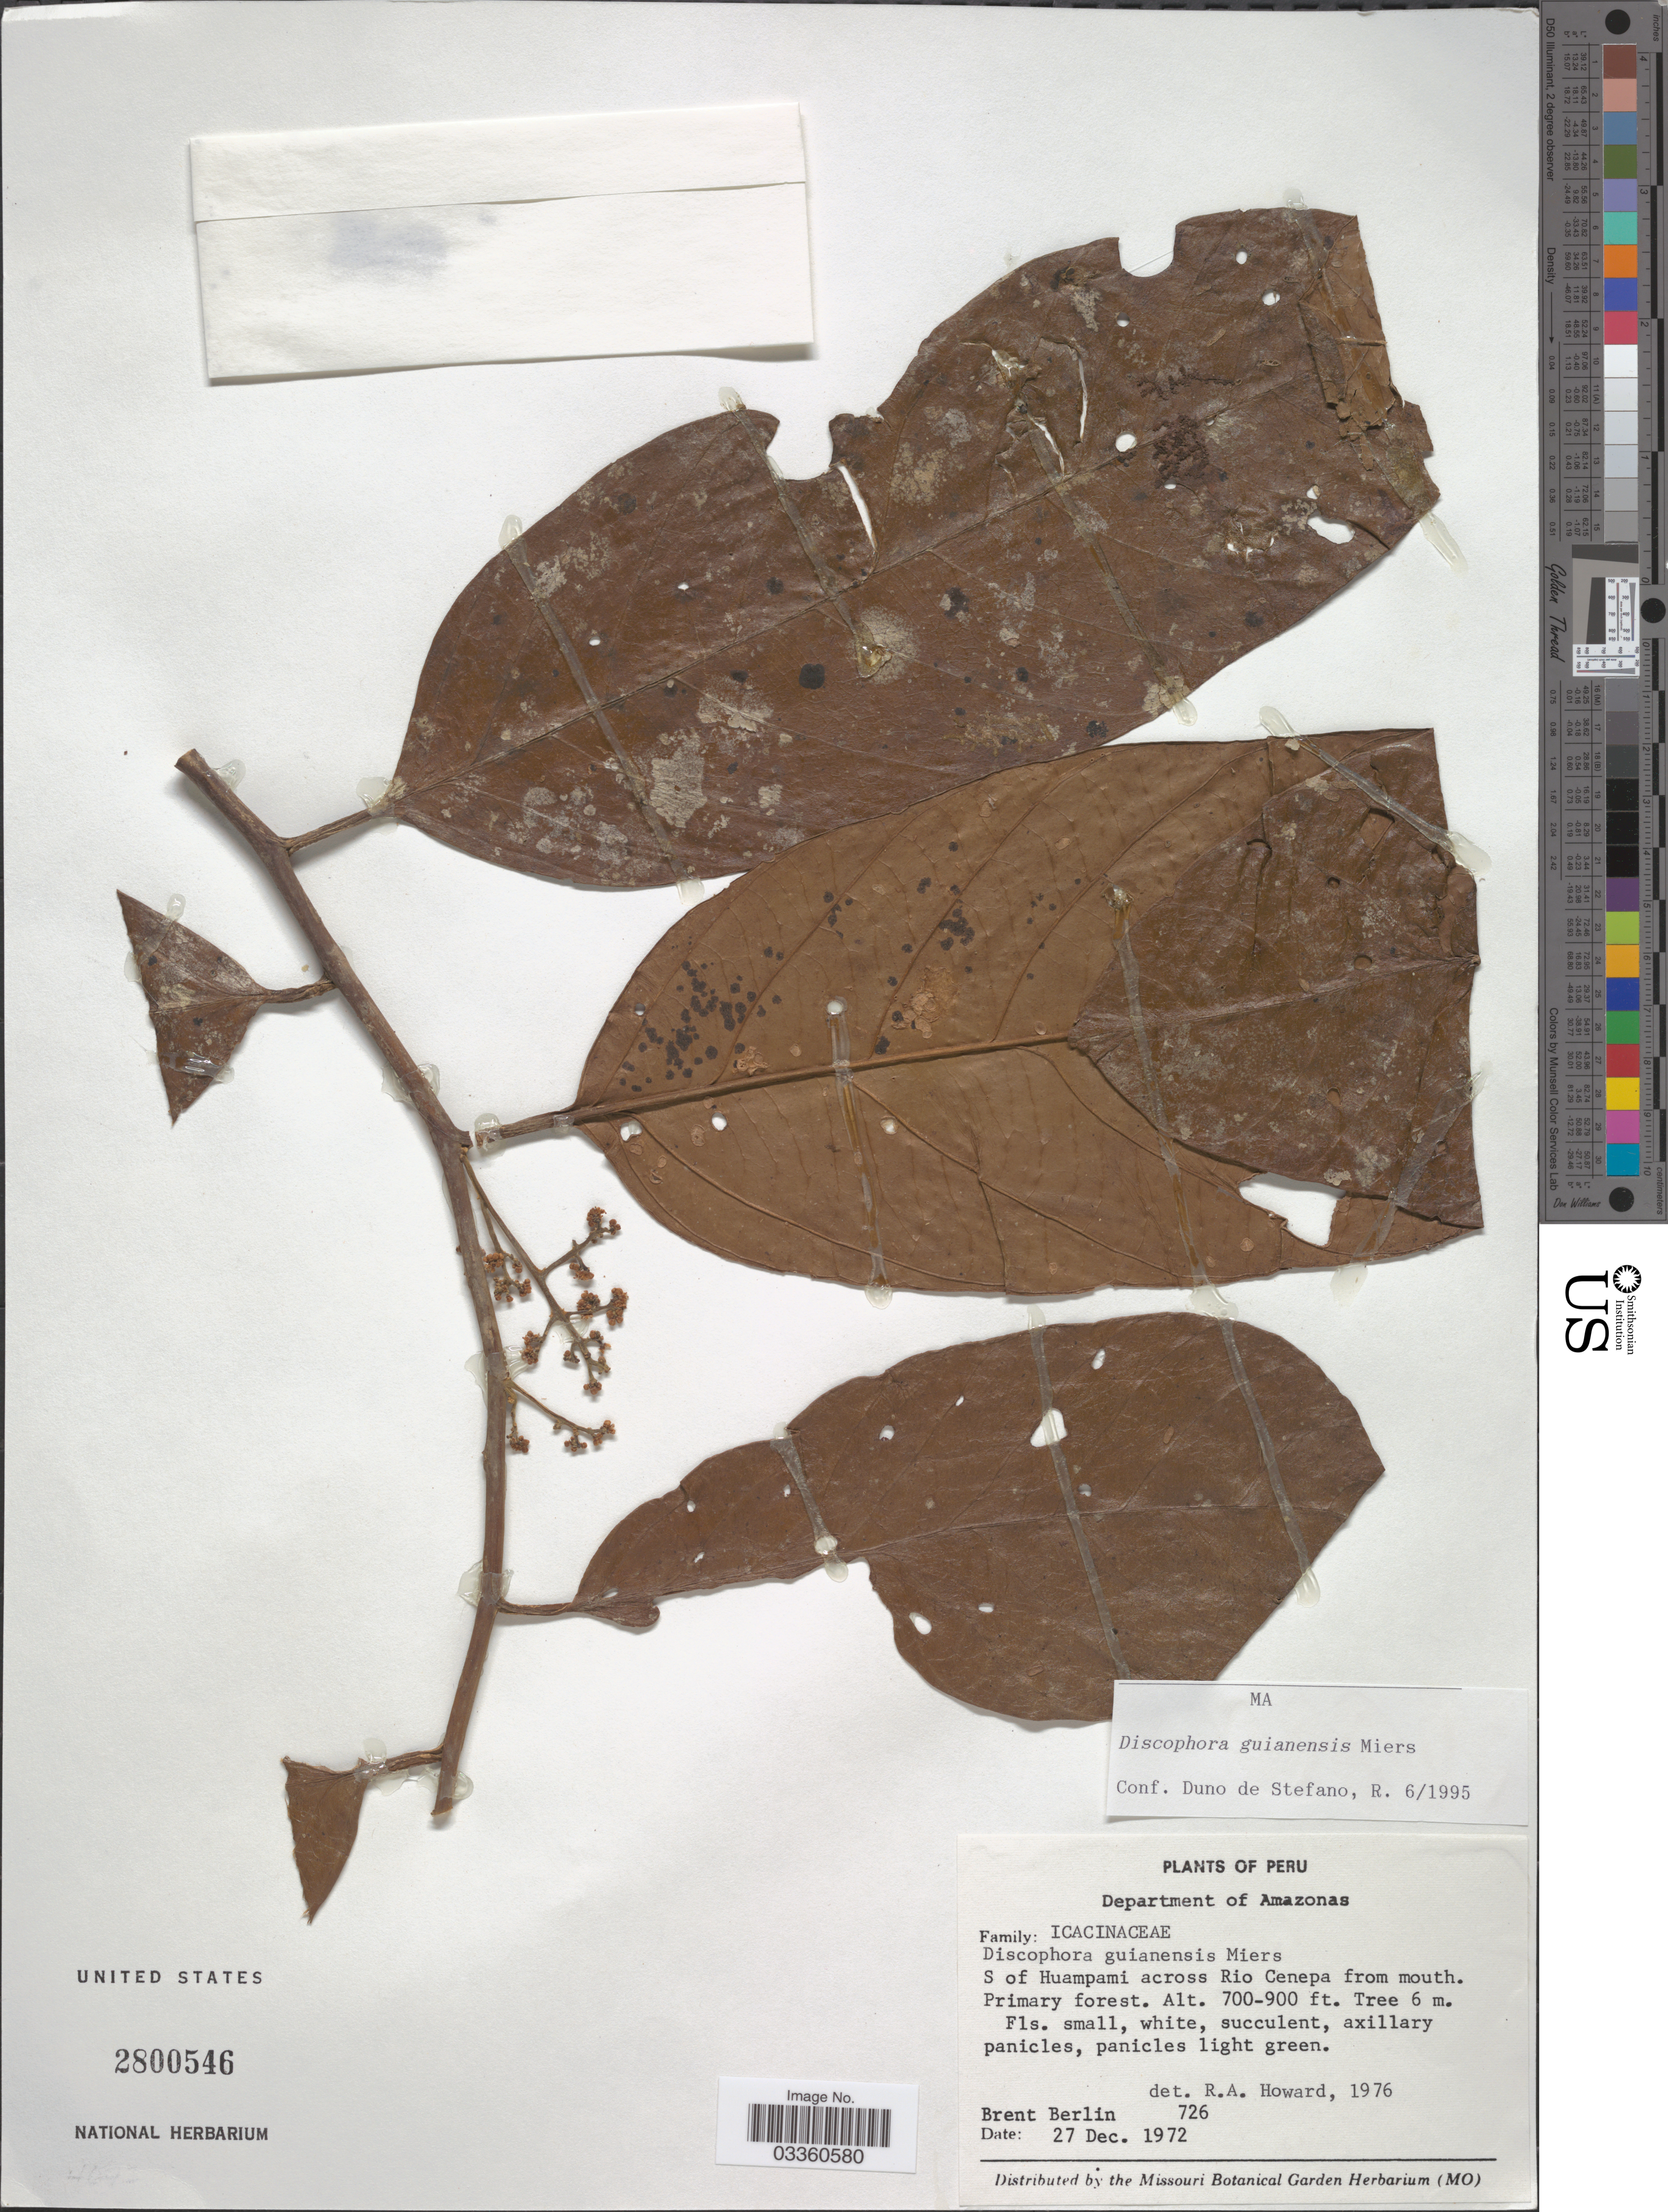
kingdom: Plantae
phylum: Tracheophyta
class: Magnoliopsida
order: Cardiopteridales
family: Stemonuraceae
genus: Discophora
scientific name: Discophora guianensis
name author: Miers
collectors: B. Berlin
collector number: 726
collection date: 1972-12-27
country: Peru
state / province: Amazonas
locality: Department of Amazonas, S of Huampami across Rio Cenepa from mouth.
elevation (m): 213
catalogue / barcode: US 2800546